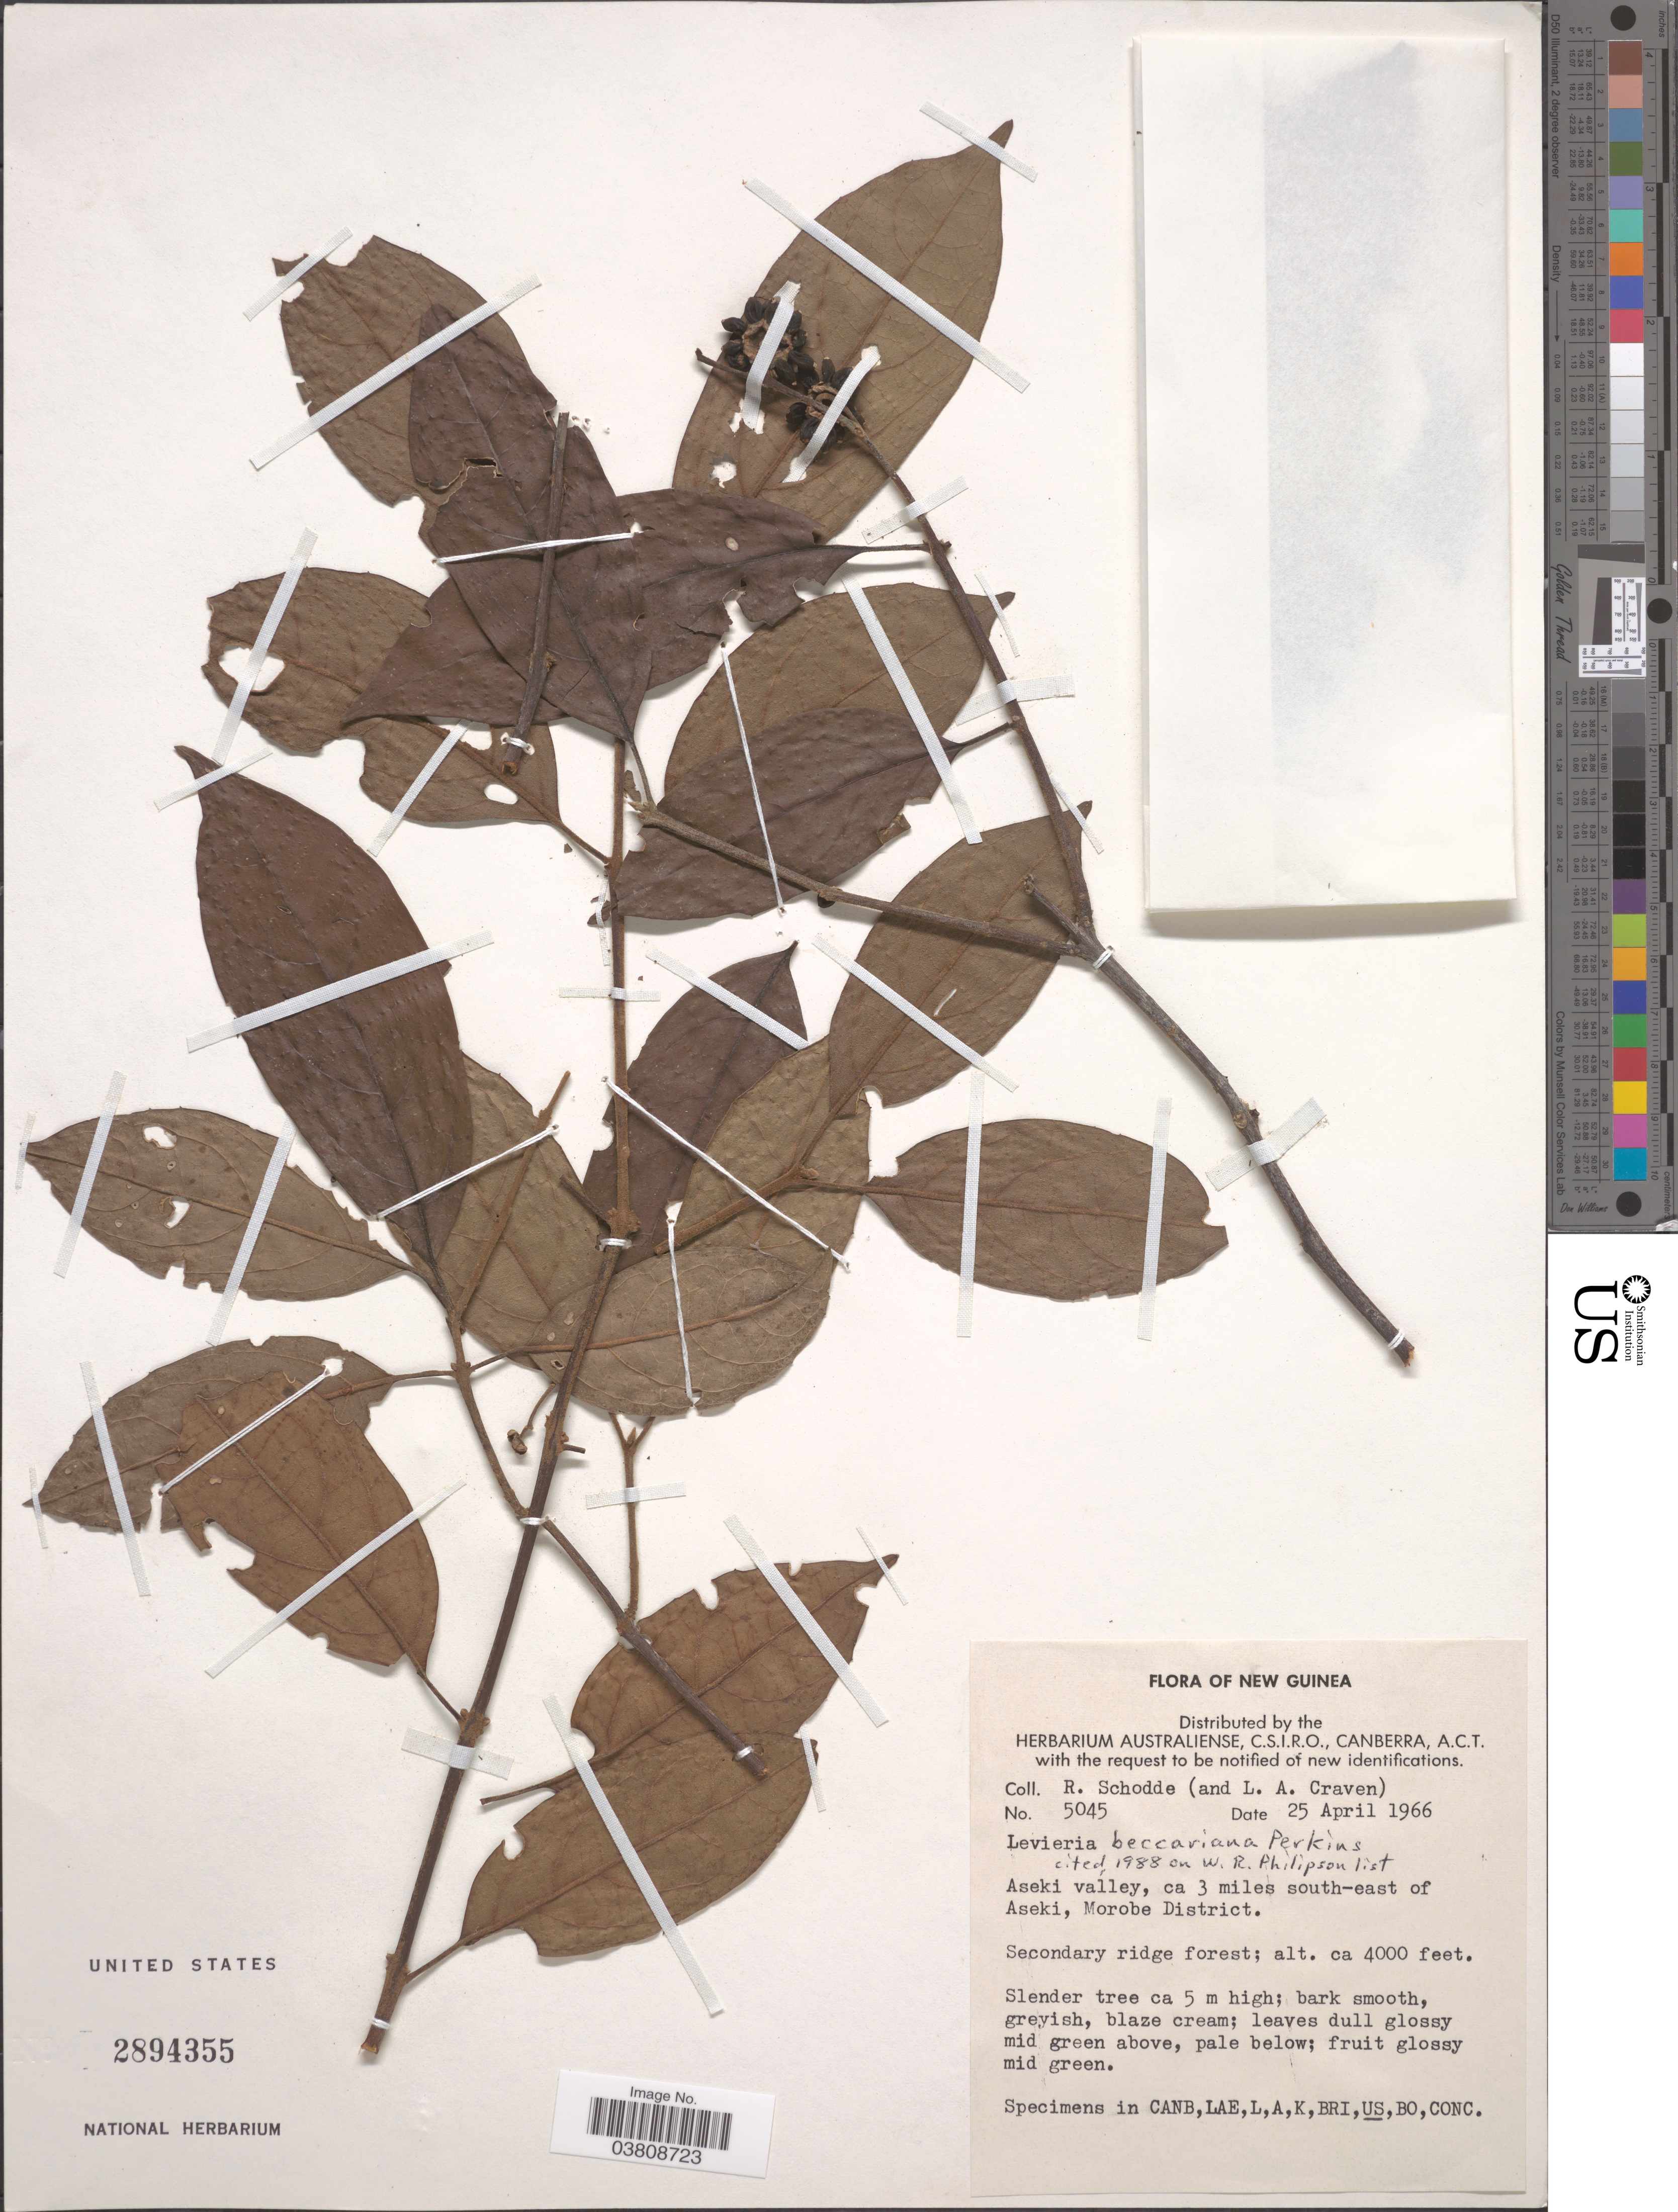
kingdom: Plantae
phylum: Tracheophyta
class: Magnoliopsida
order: Laurales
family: Monimiaceae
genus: Levieria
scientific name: Levieria beccariana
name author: Perk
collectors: R. Schodde & L. A. Craven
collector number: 5045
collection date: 1966-04-25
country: Papua New Guinea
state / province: Morobe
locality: New Guinea. Aseki valley, ca 3 miles south-east of Aseki, Morobe District.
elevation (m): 1219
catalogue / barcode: US 2894355